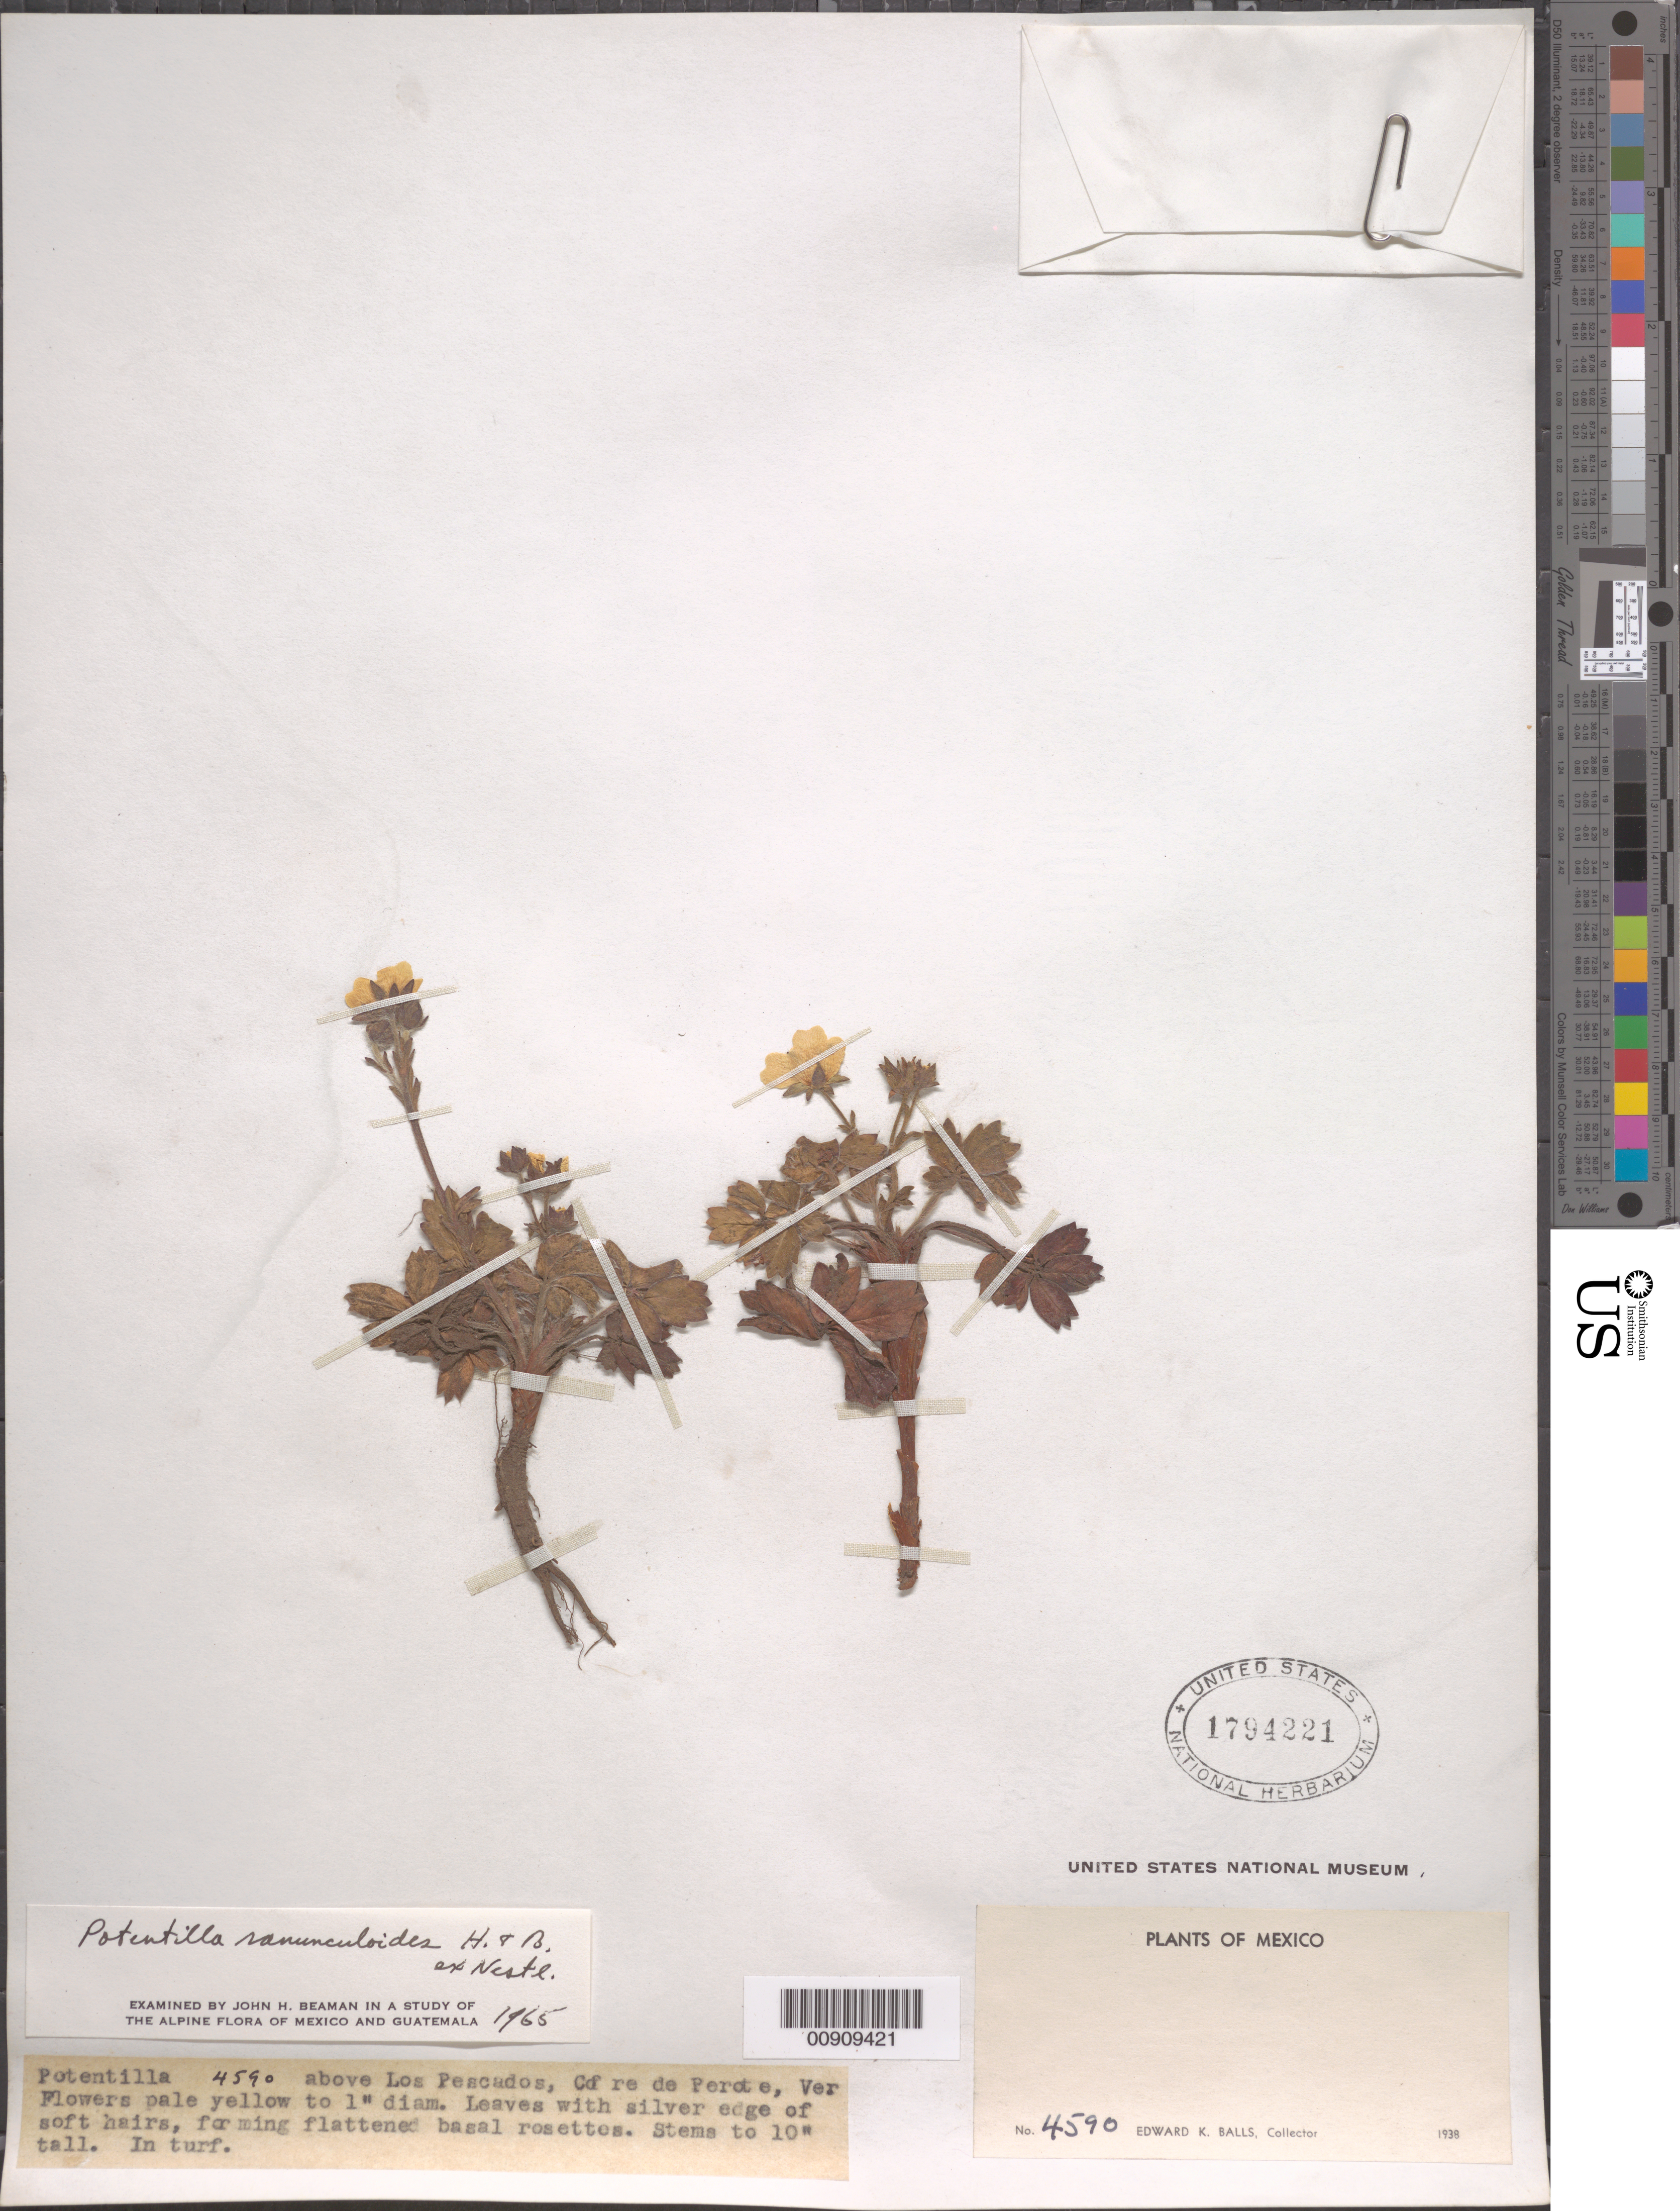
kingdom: Plantae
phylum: Tracheophyta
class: Magnoliopsida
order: Rosales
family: Rosaceae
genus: Potentilla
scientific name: Potentilla ranunculoides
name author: Humb. & Bonpl. ex Nestl.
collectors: E. K. Balls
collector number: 4590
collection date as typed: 1938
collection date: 1938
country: Mexico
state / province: Veracruz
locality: Above Los Pescados, Cofre de Perote, Veracruz.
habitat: In turf.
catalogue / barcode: US 1794221